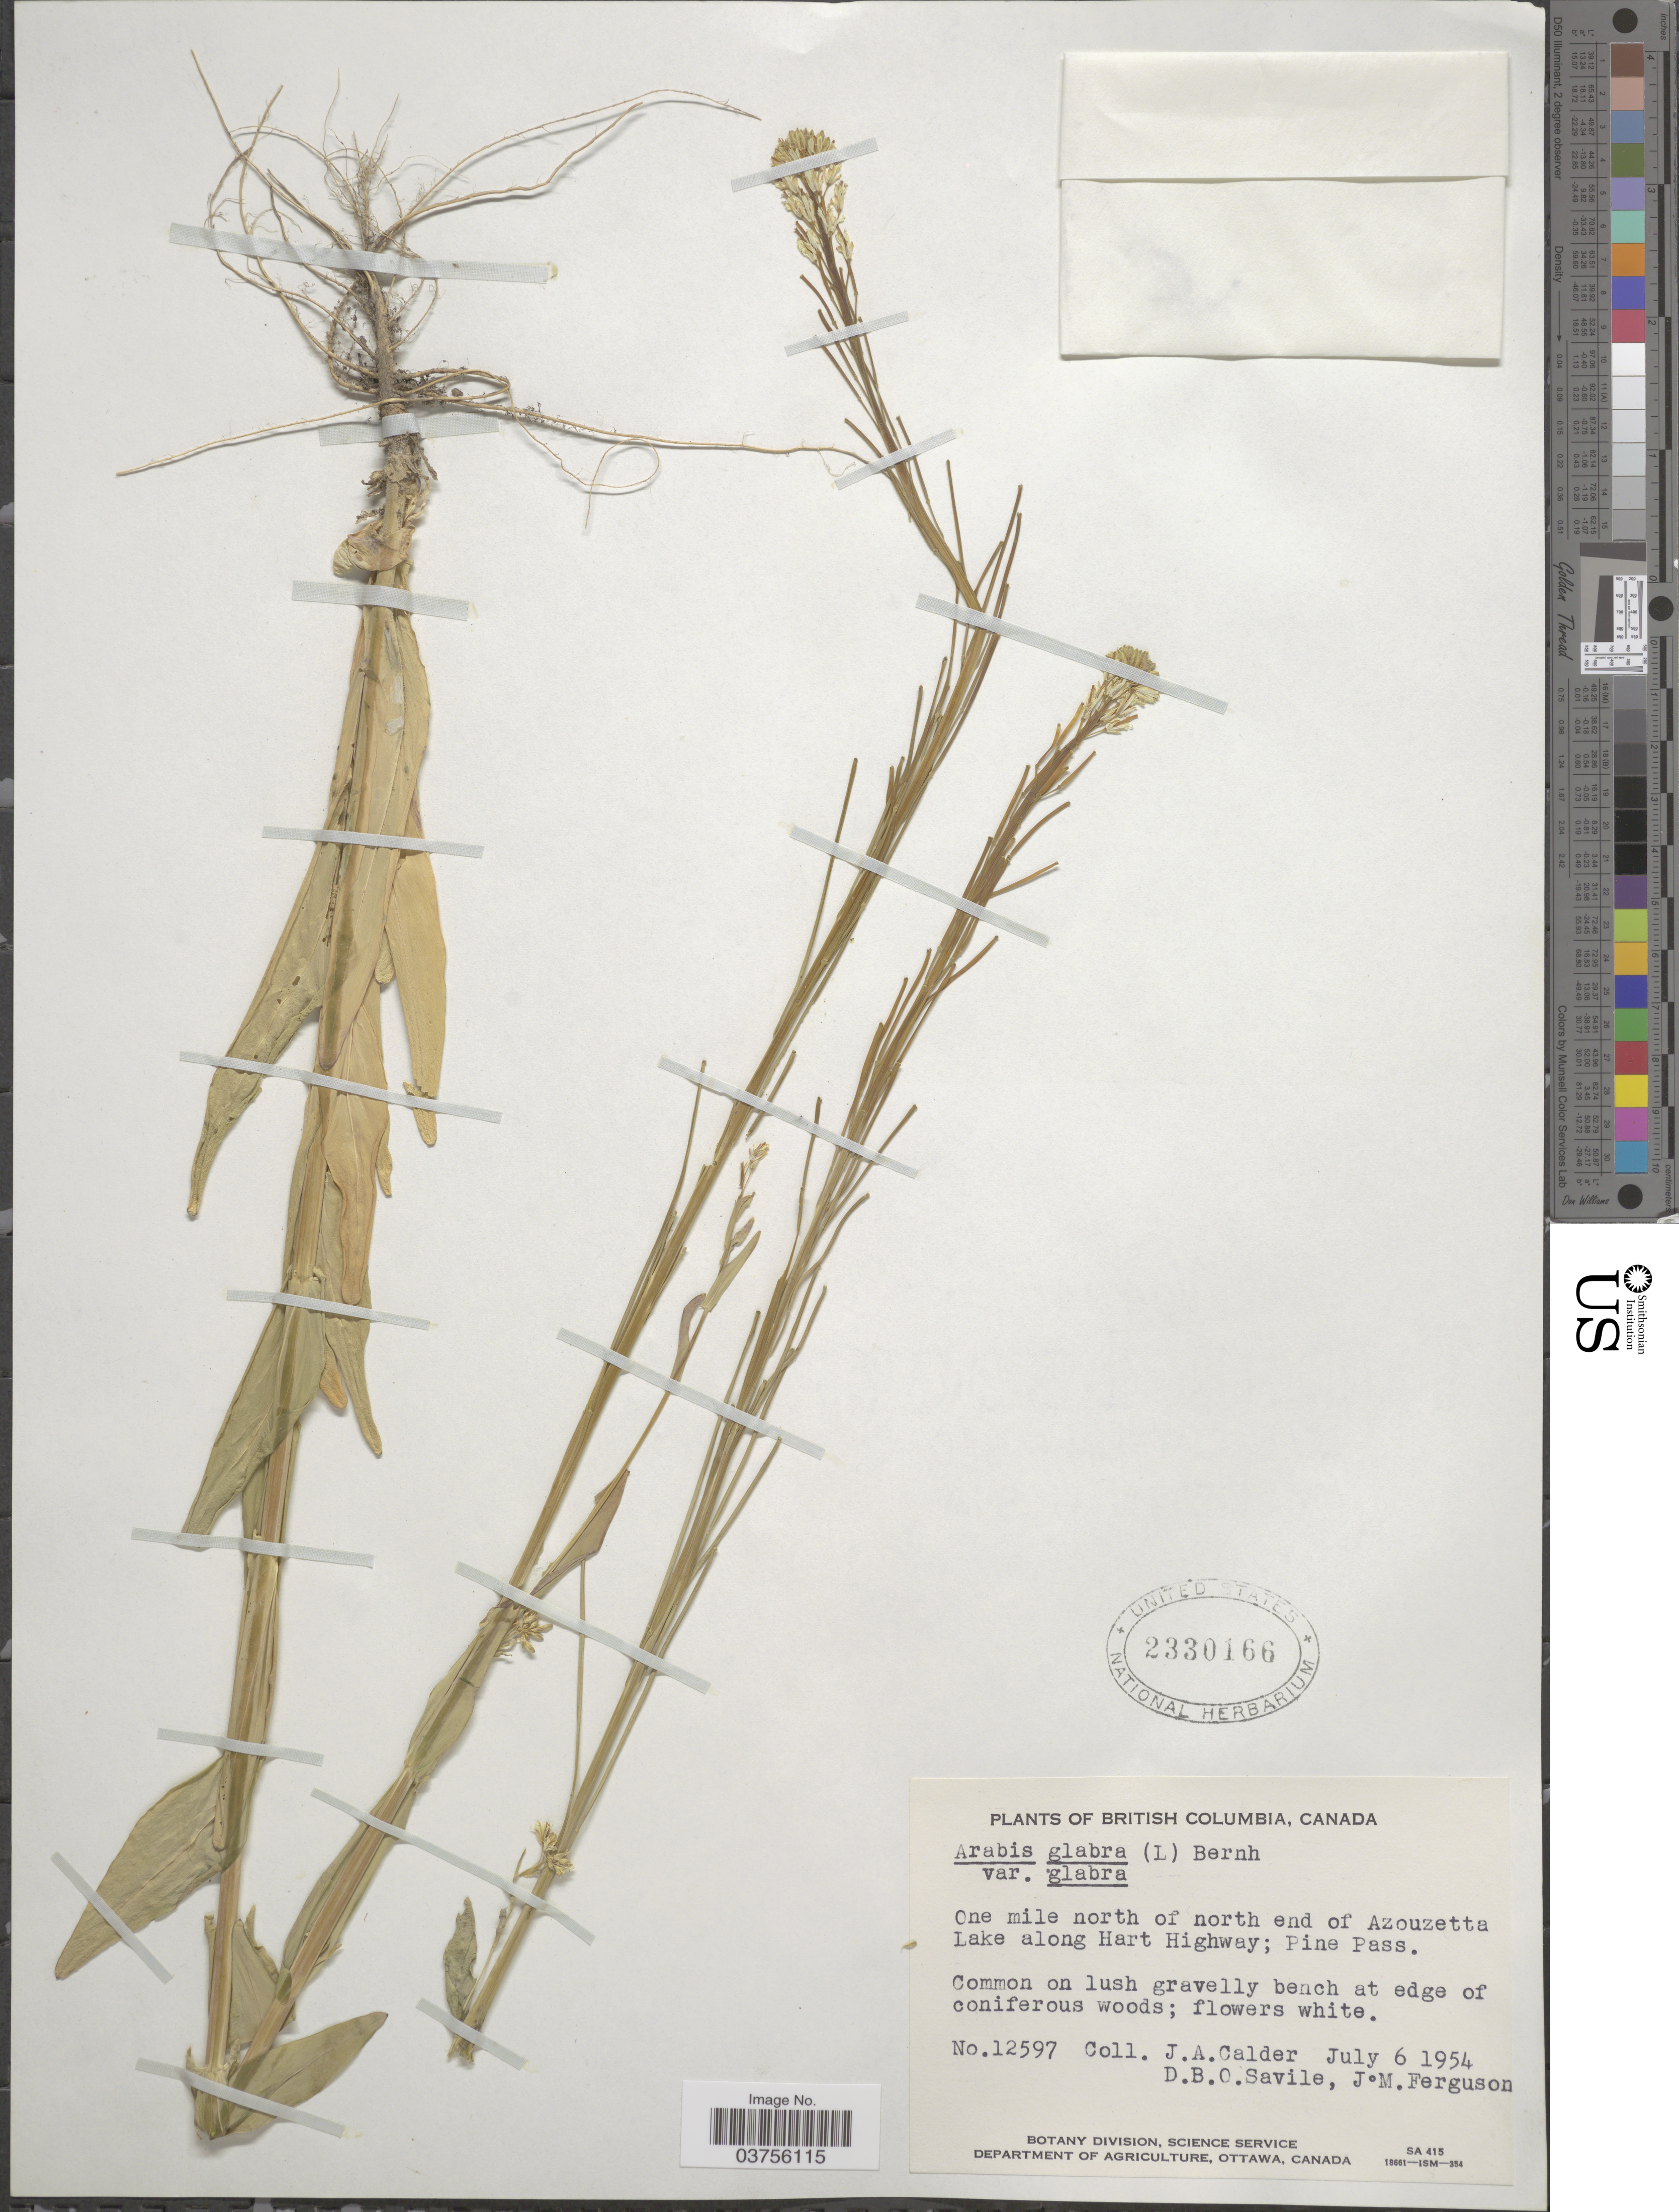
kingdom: Plantae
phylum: Tracheophyta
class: Magnoliopsida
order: Brassicales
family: Brassicaceae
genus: Turritis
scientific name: Turritis glabra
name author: L.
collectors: J. A. Calder, D. Savile & J. M. Ferguson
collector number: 12597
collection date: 1954-07-06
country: Canada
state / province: British Columbia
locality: One mile north of north end of Azouzetta Lake along Hart Highway; Pine Pass.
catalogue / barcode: US 2330166